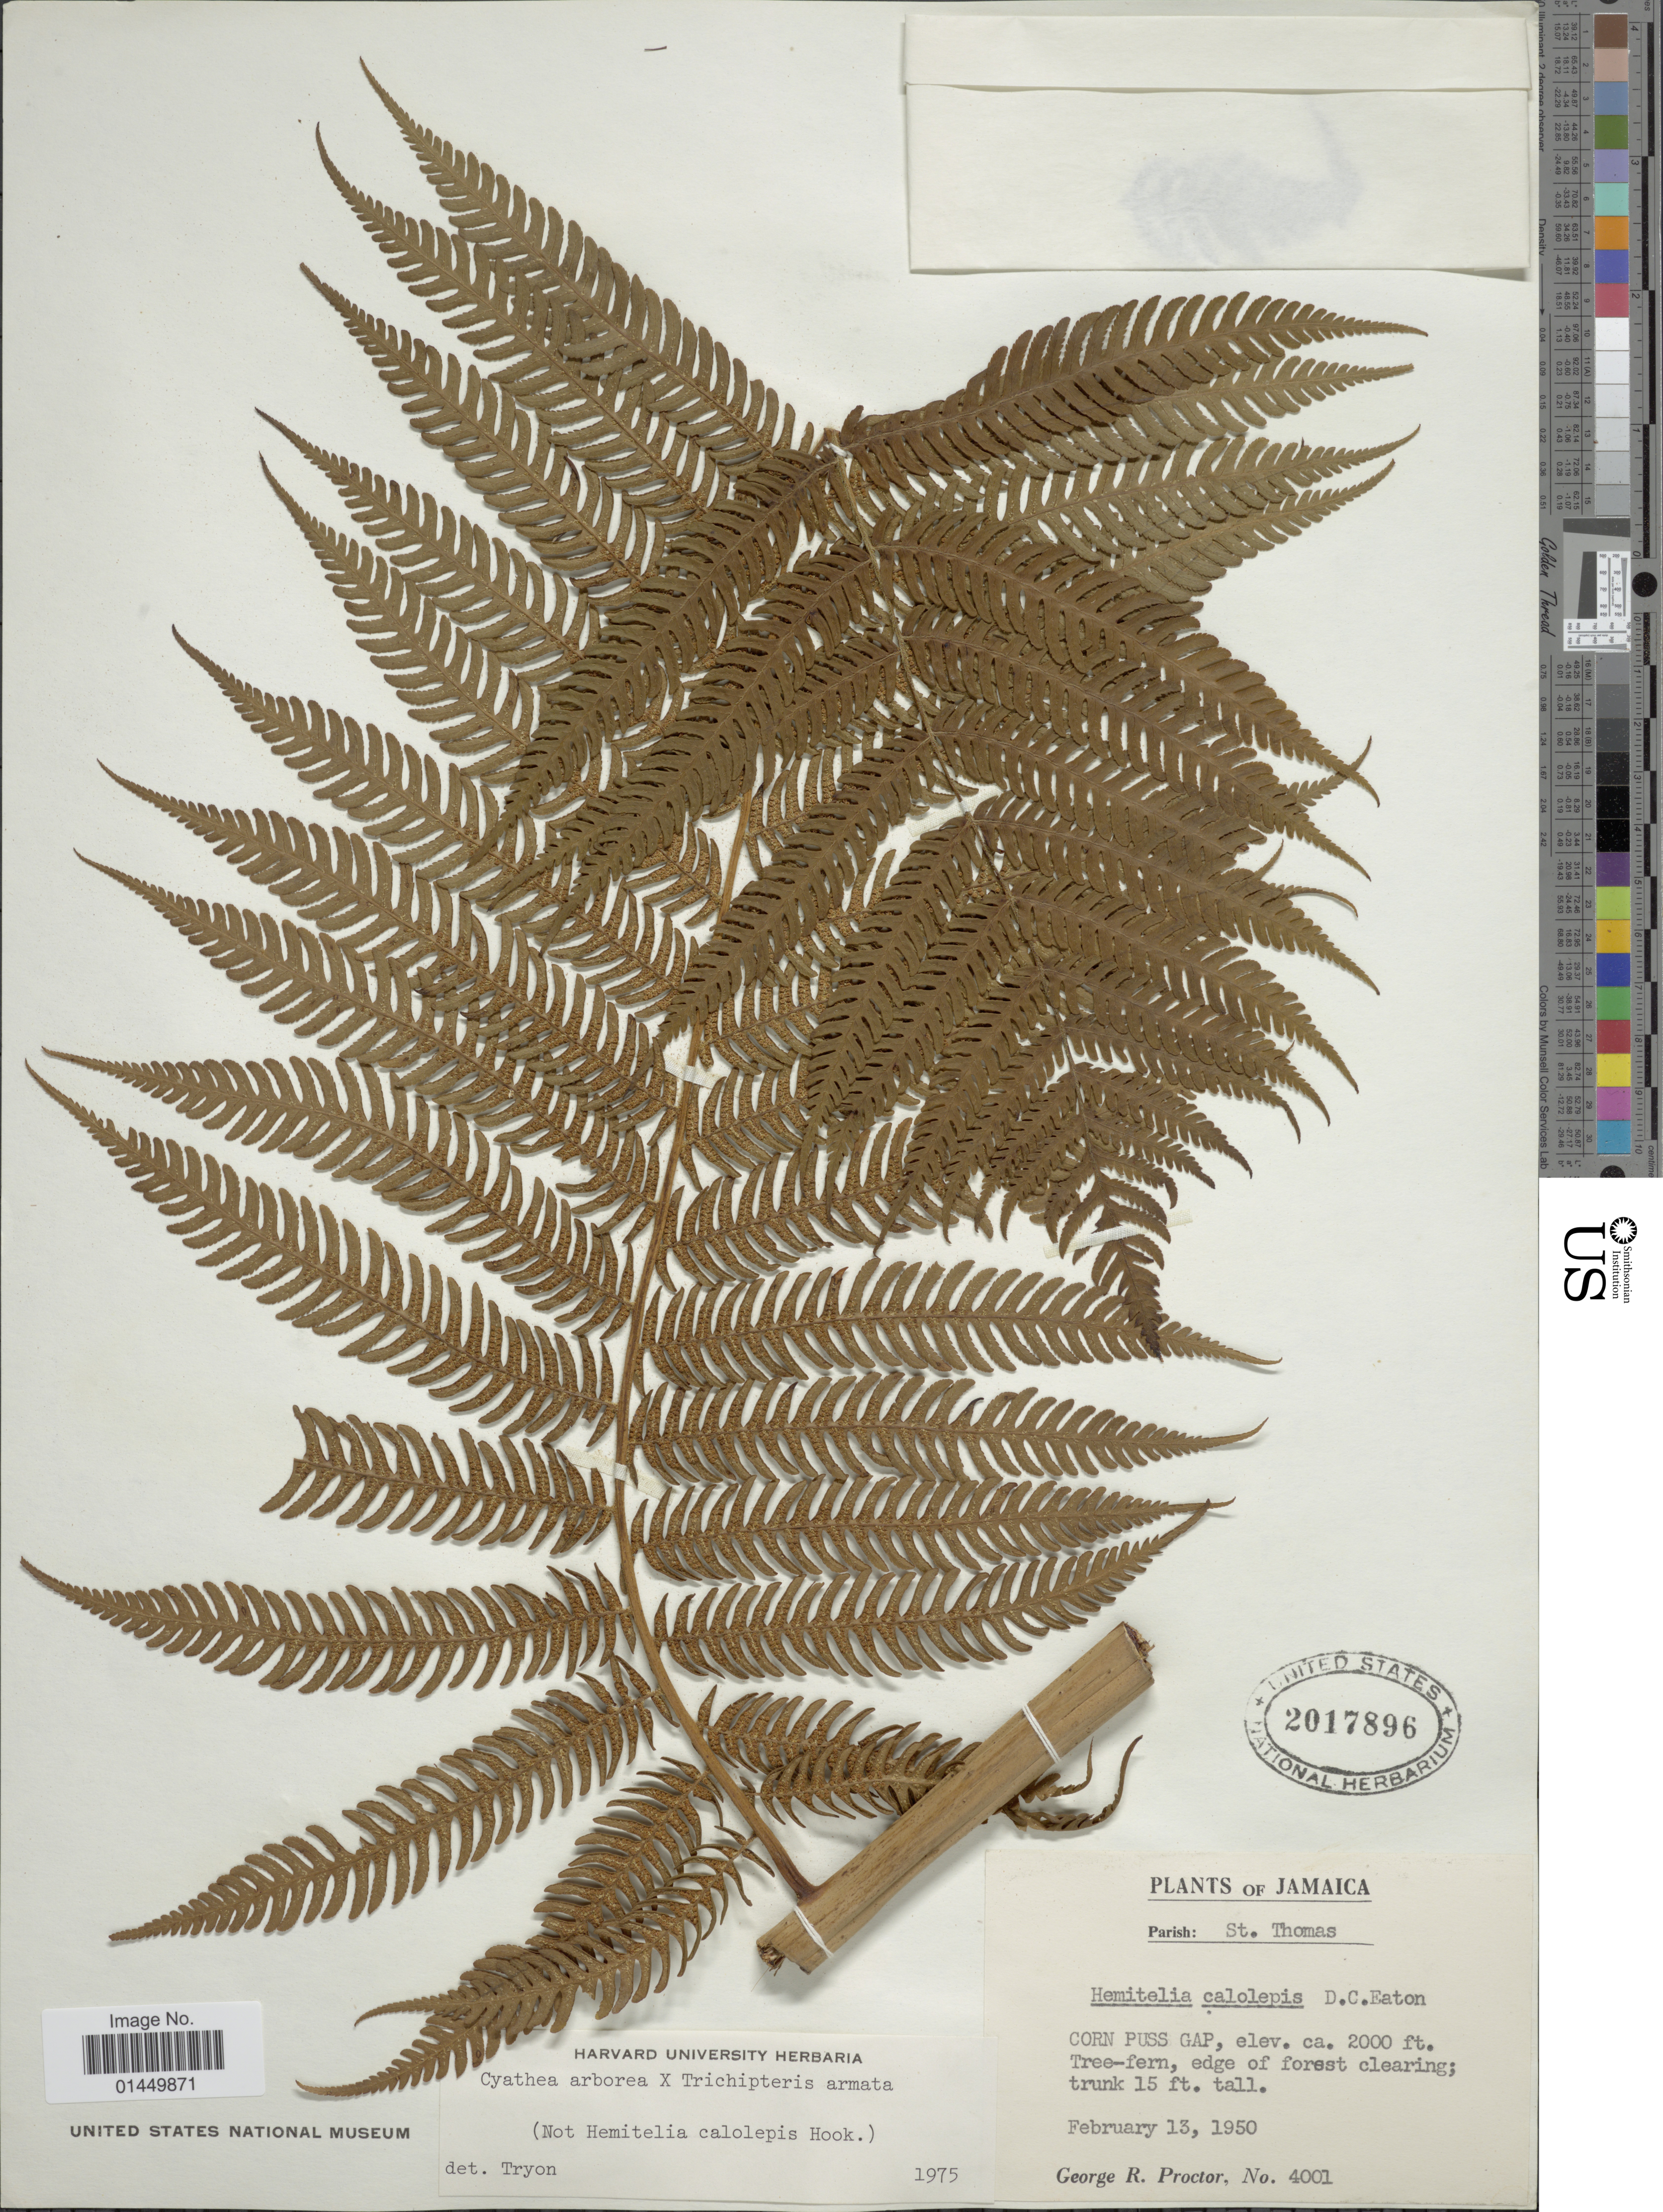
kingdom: Plantae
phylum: Tracheophyta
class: Polypodiopsida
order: Cyatheales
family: Cyatheaceae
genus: Cyathea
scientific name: Cyathea arborea x Trichipteris armata (Sw.) R.M. Tryon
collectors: G. R. Proctor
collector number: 4001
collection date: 1950-02-13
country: Jamaica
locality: Parish: St. Thomas, Corn Puss Gap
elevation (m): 610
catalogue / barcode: US 2017896